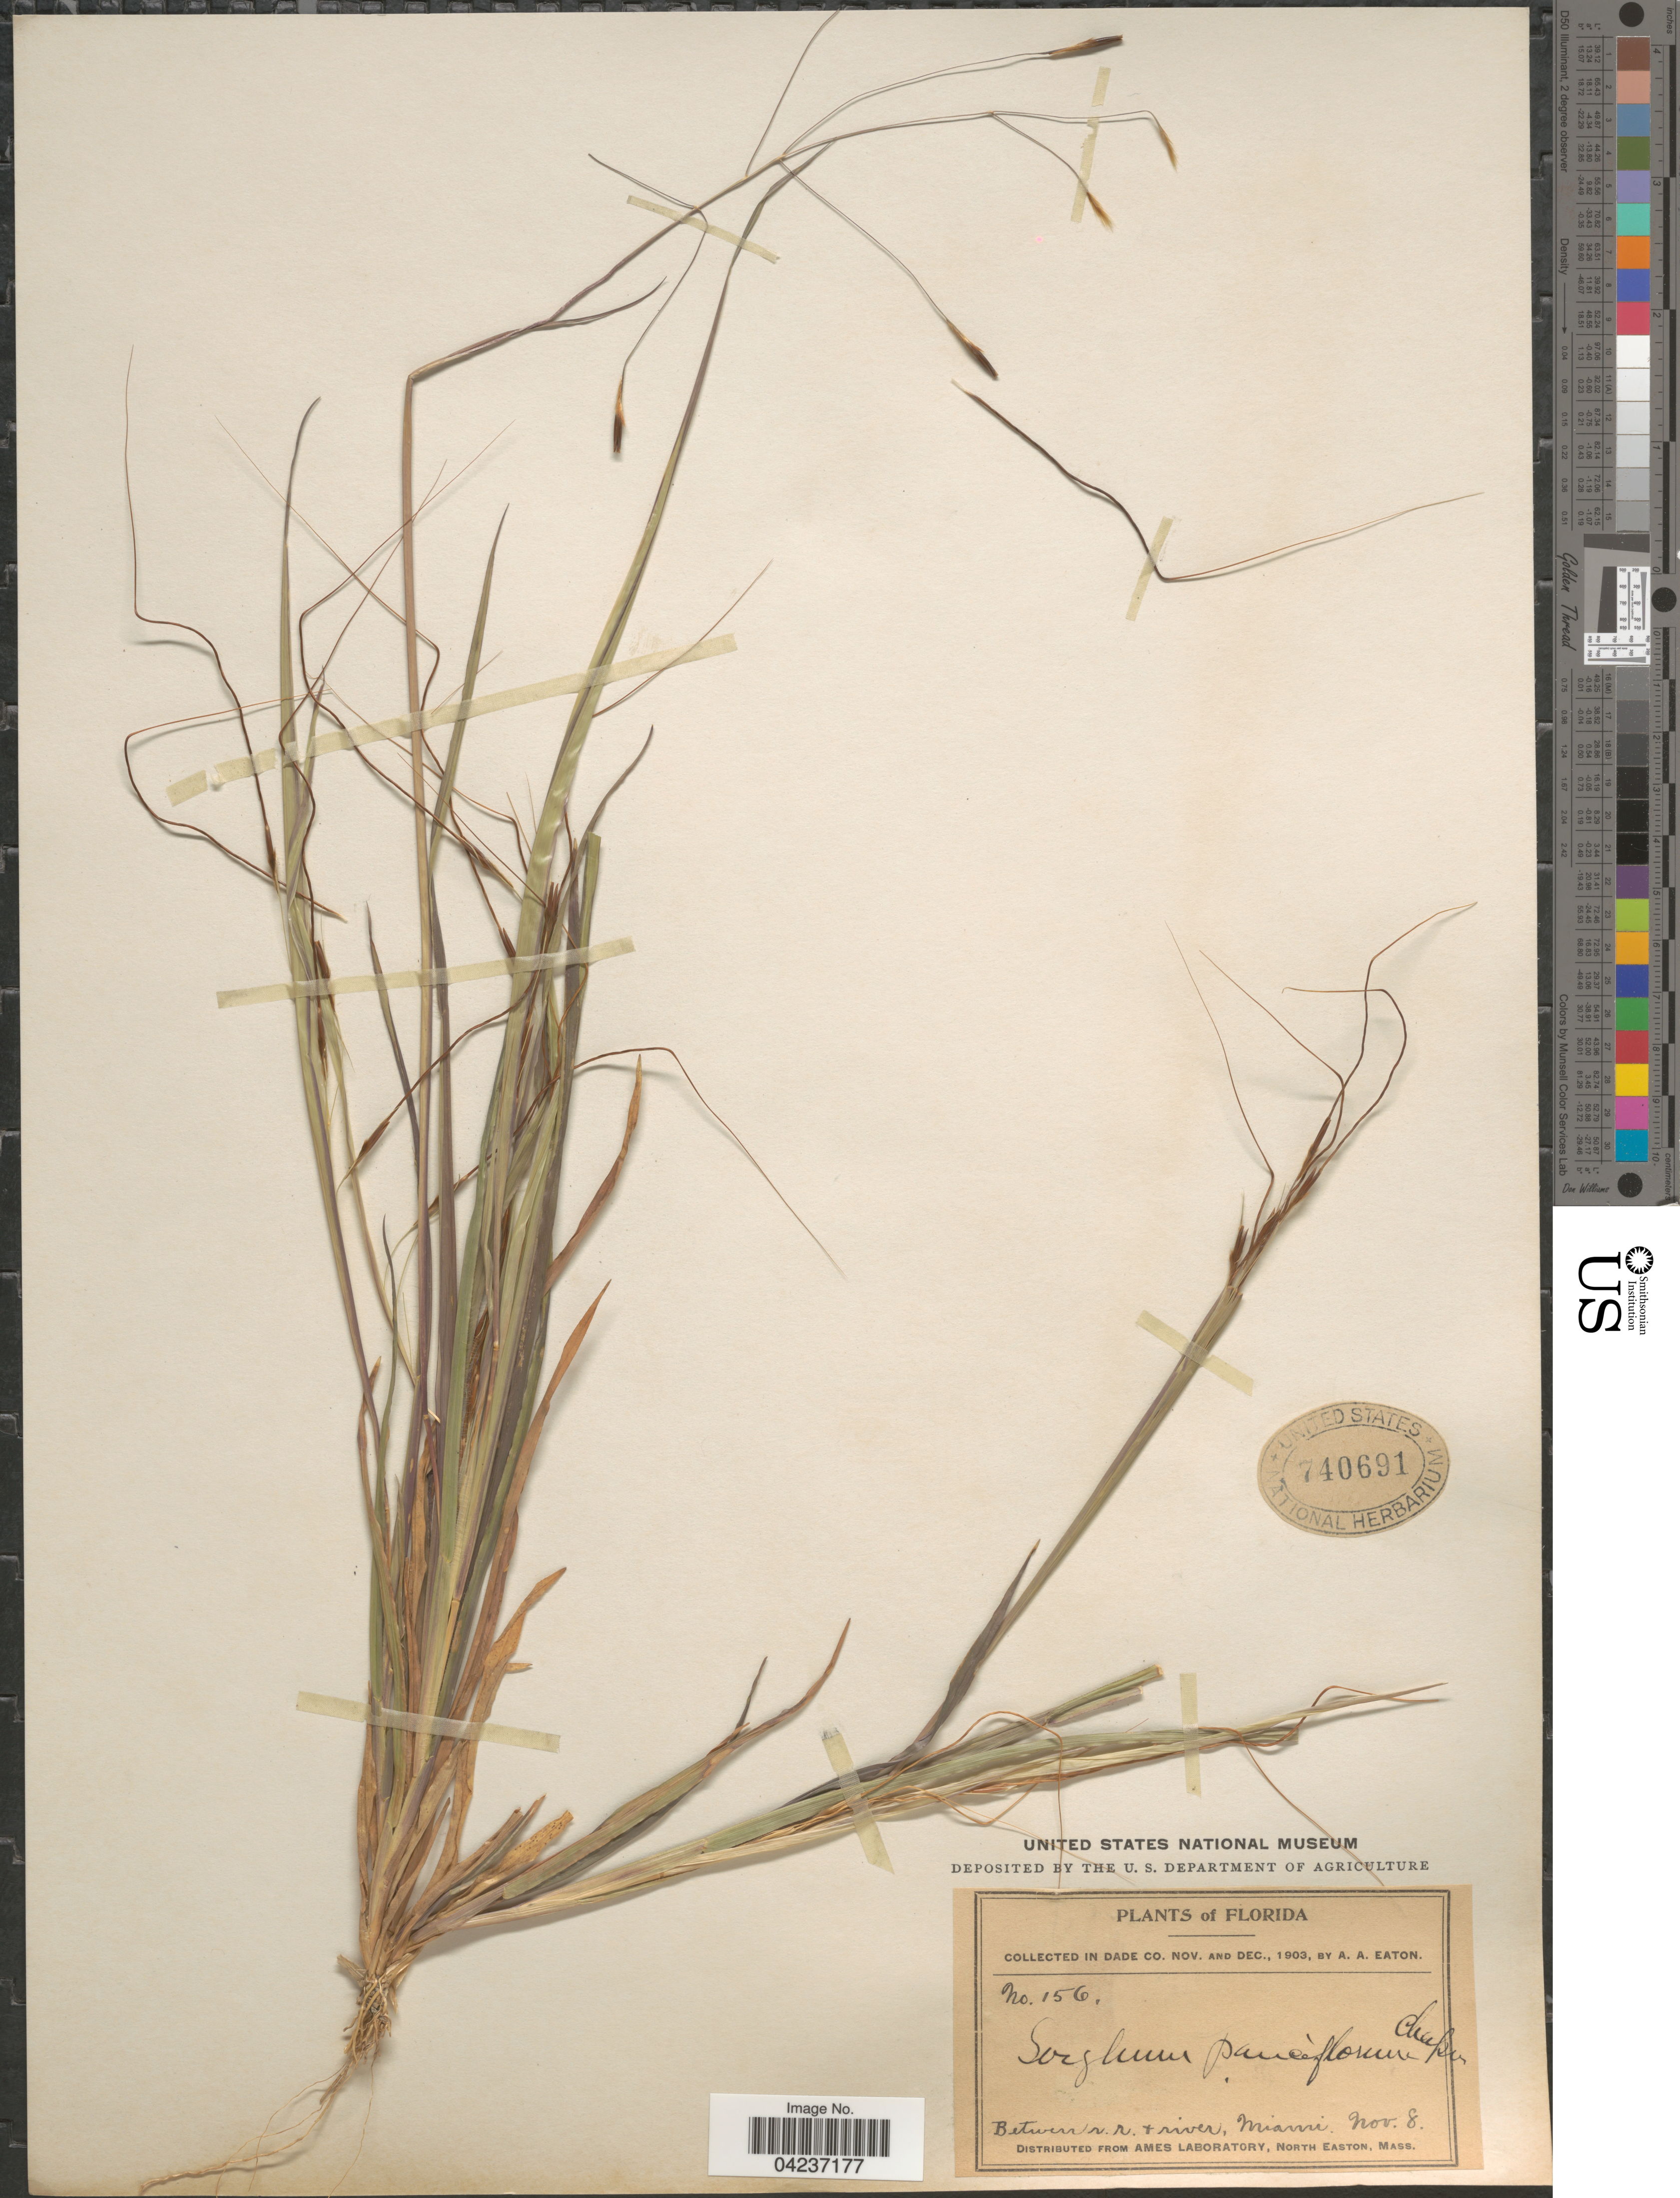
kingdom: Plantae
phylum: Tracheophyta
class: Liliopsida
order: Poales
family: Poaceae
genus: Chrysopogon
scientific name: Chrysopogon pauciflorus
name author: (Chapm.) Benth. ex Vasey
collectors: A. A. Eaton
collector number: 156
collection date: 1903-11-08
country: United States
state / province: Florida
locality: In Dade Co. Between r.r. + river, Miami.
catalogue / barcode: US 740691